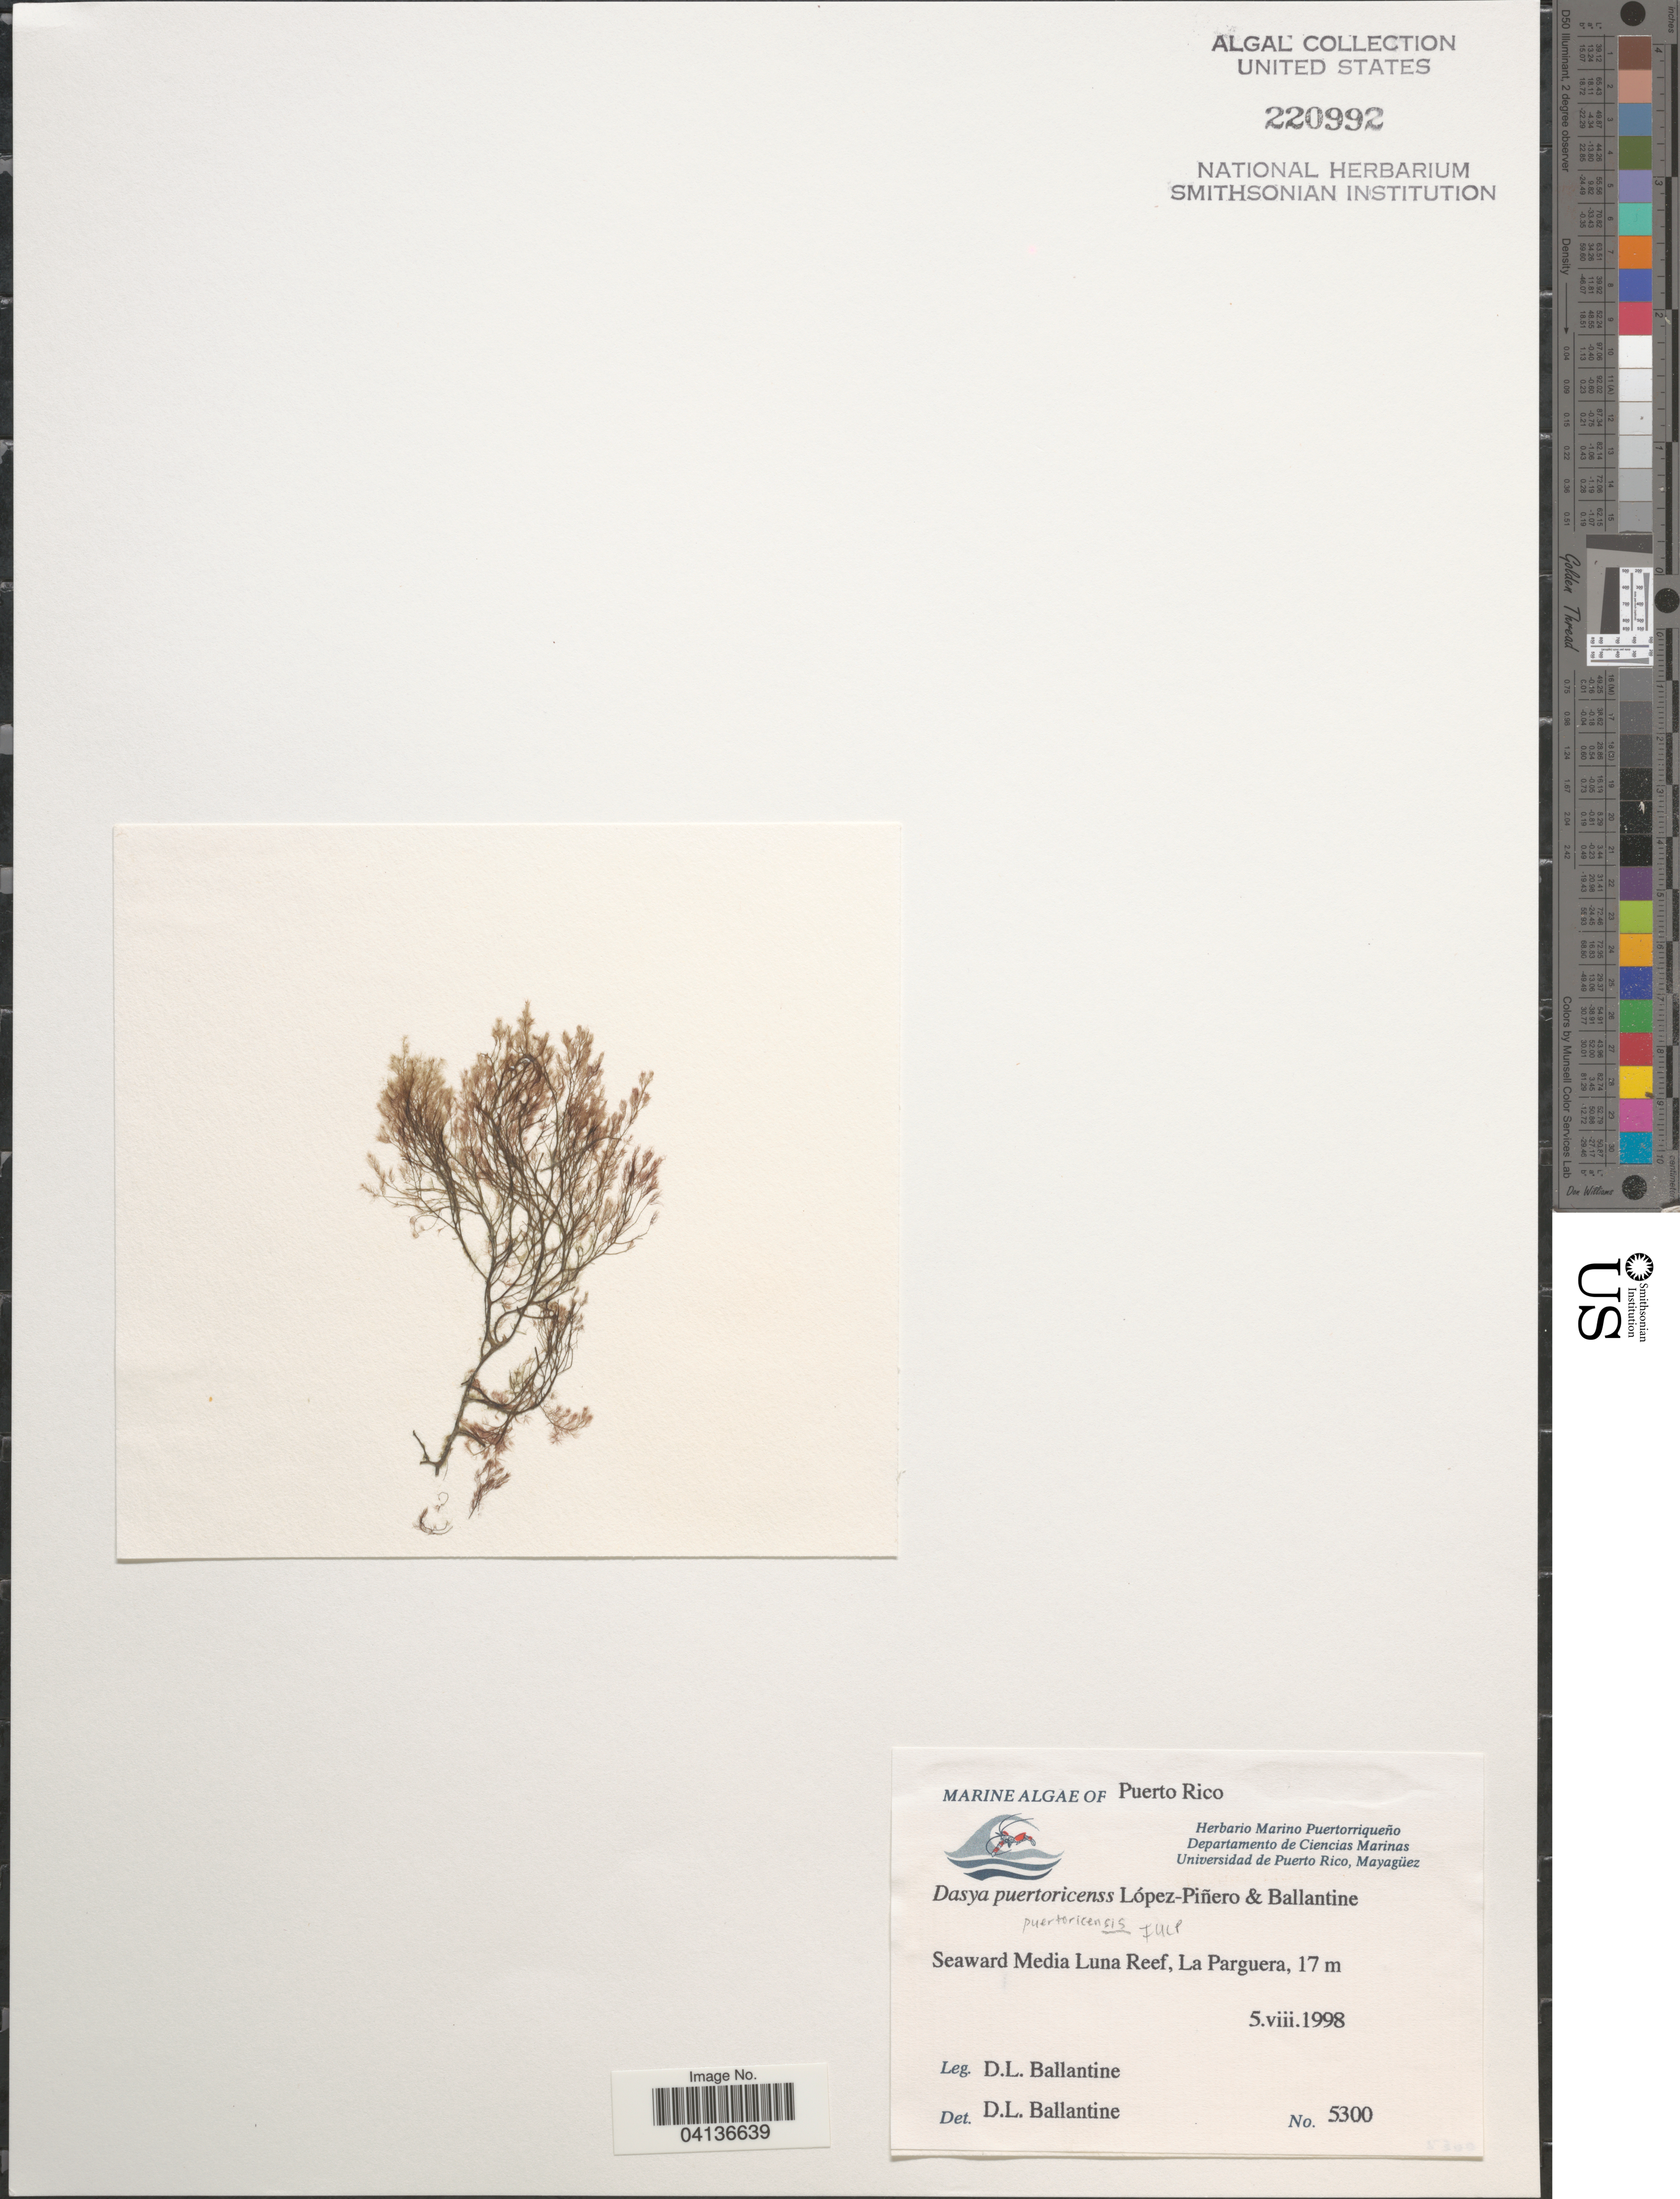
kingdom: Plantae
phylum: Rhodophyta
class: Florideophyceae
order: Ceramiales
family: Dasyaceae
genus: Dasya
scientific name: Dasya puertoricensis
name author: Lopez-Pinero & D.L. Ballant.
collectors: D.L. Ballantine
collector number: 5300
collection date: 1998-08-05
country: Puerto Rico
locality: Seaward Media Luna Reef, La Parguera.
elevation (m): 17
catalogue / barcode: US 220992